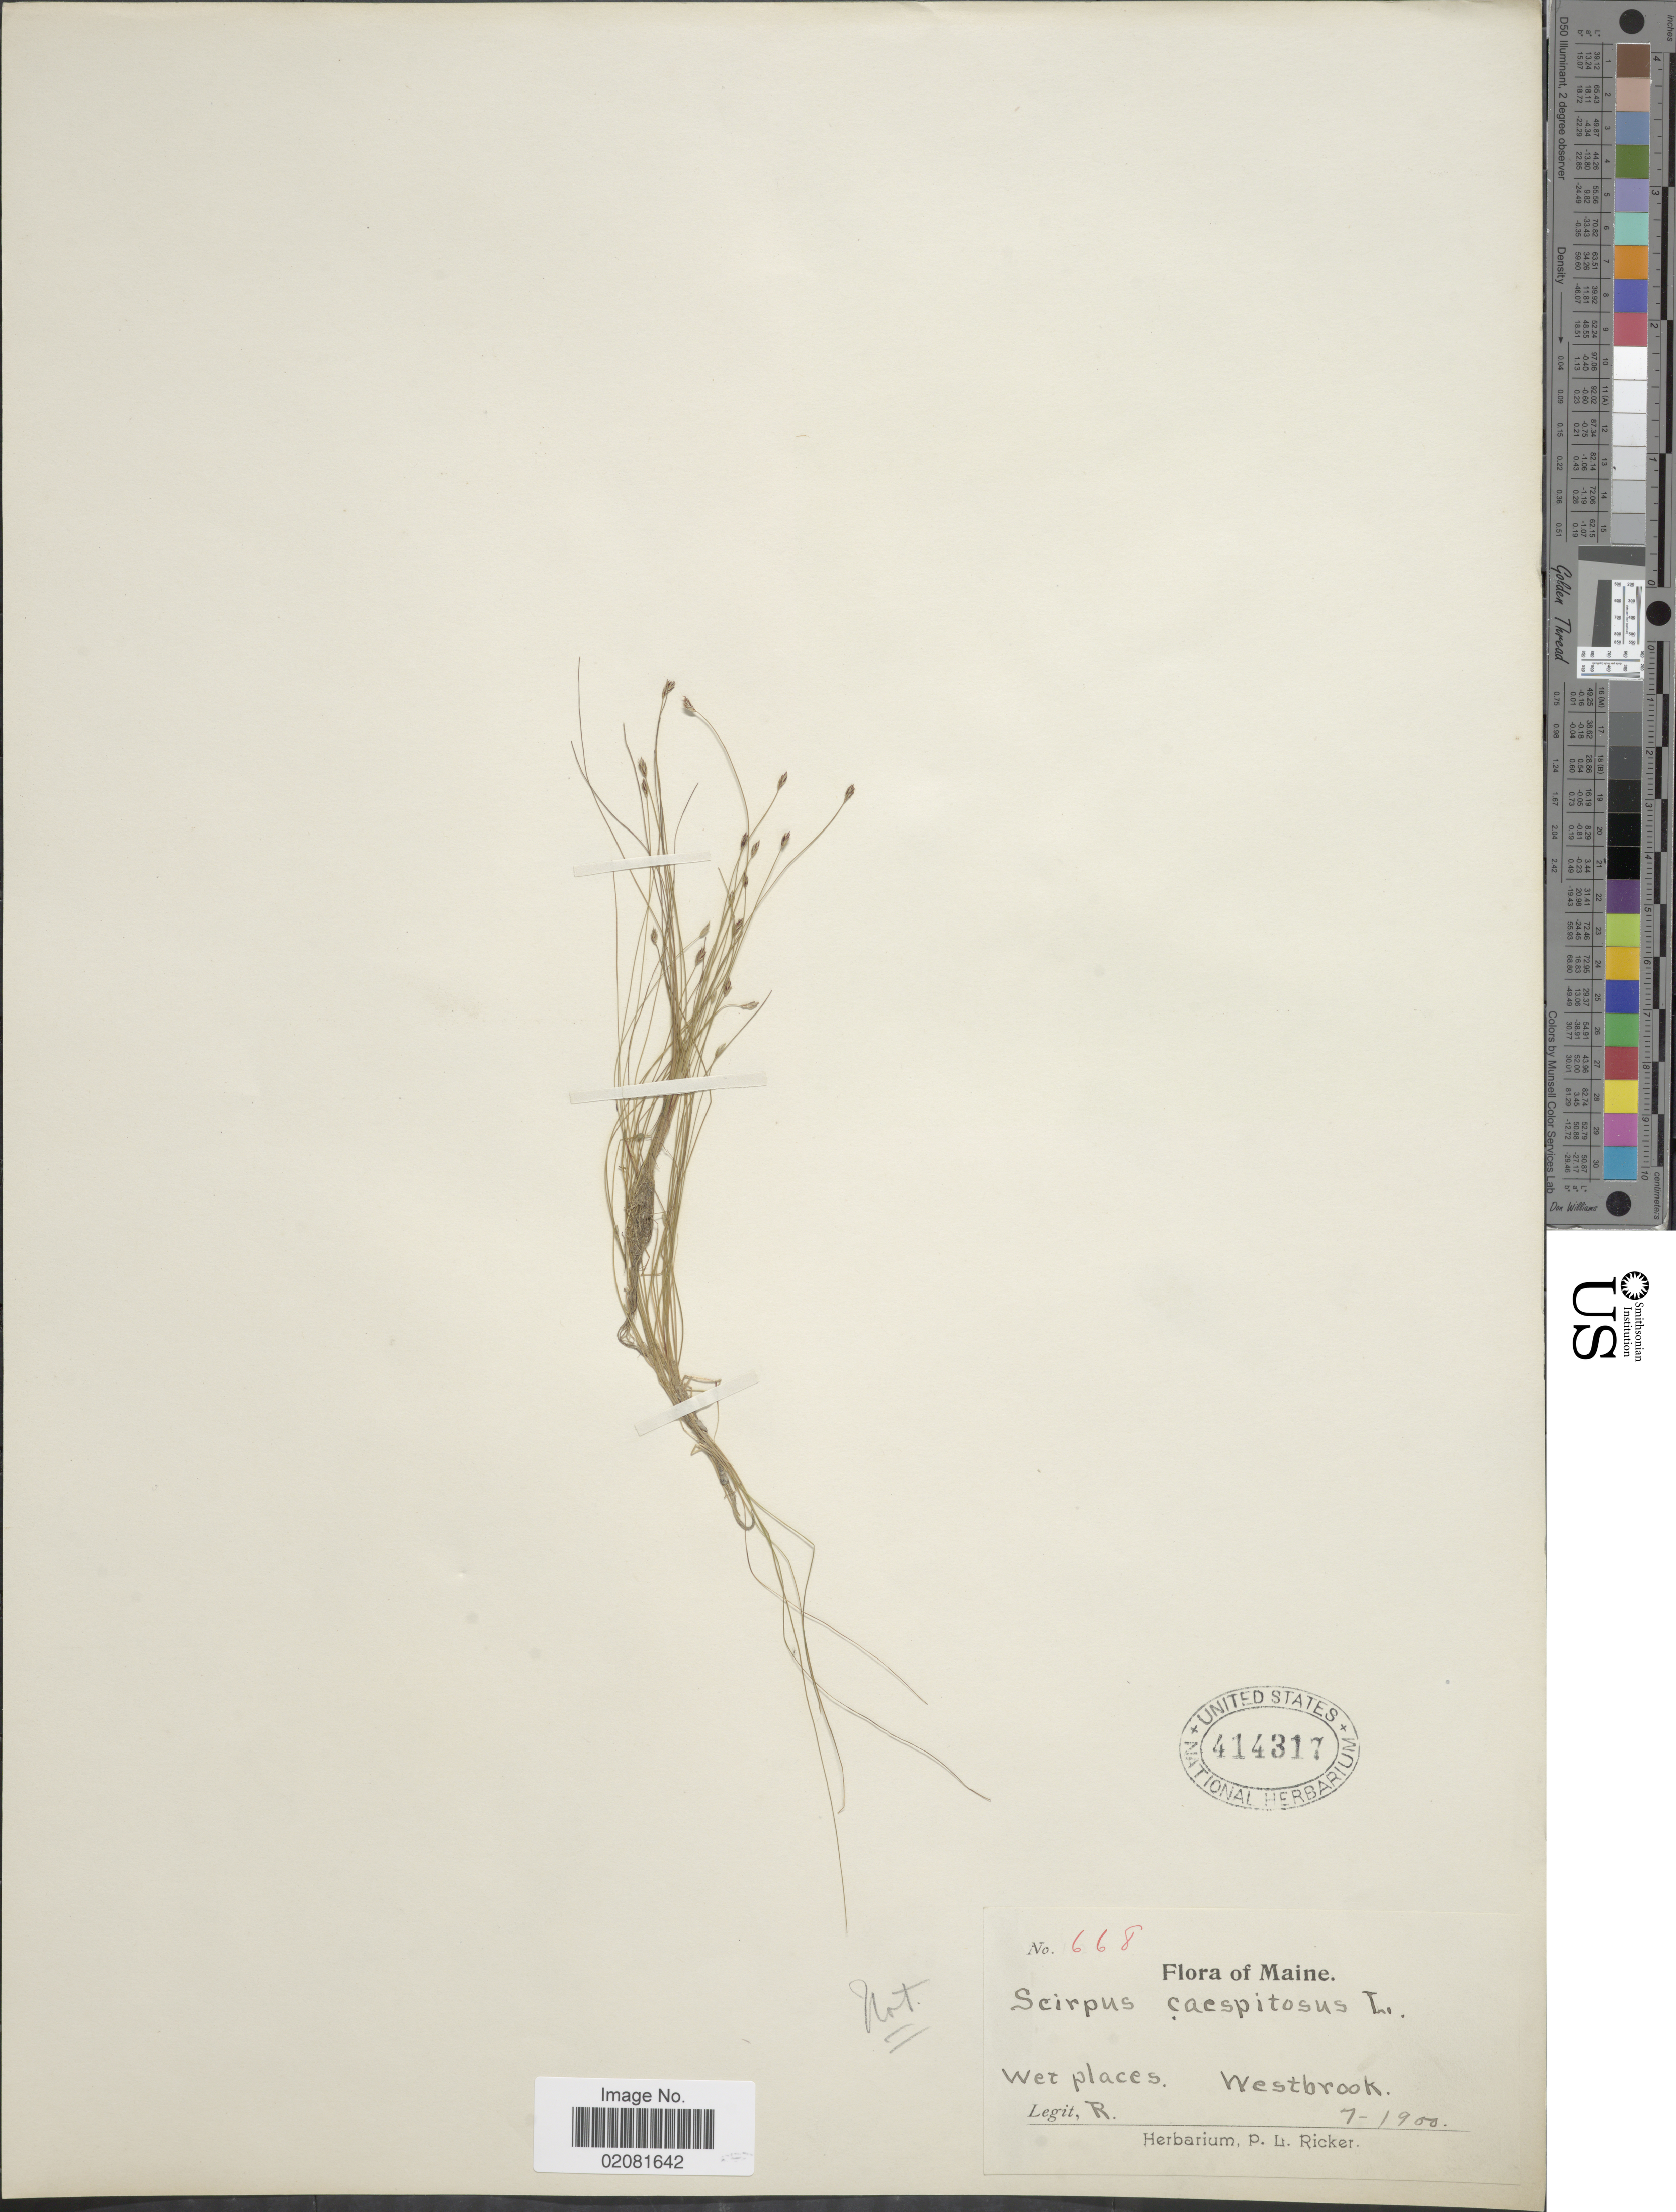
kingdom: Plantae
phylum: Tracheophyta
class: Liliopsida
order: Poales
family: Cyperaceae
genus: Eleocharis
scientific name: Eleocharis acicularis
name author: (L.) Roem. & Schult.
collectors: P. Ricker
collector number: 668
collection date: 1900-07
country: United States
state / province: Maine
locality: Westbrook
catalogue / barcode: US 414317